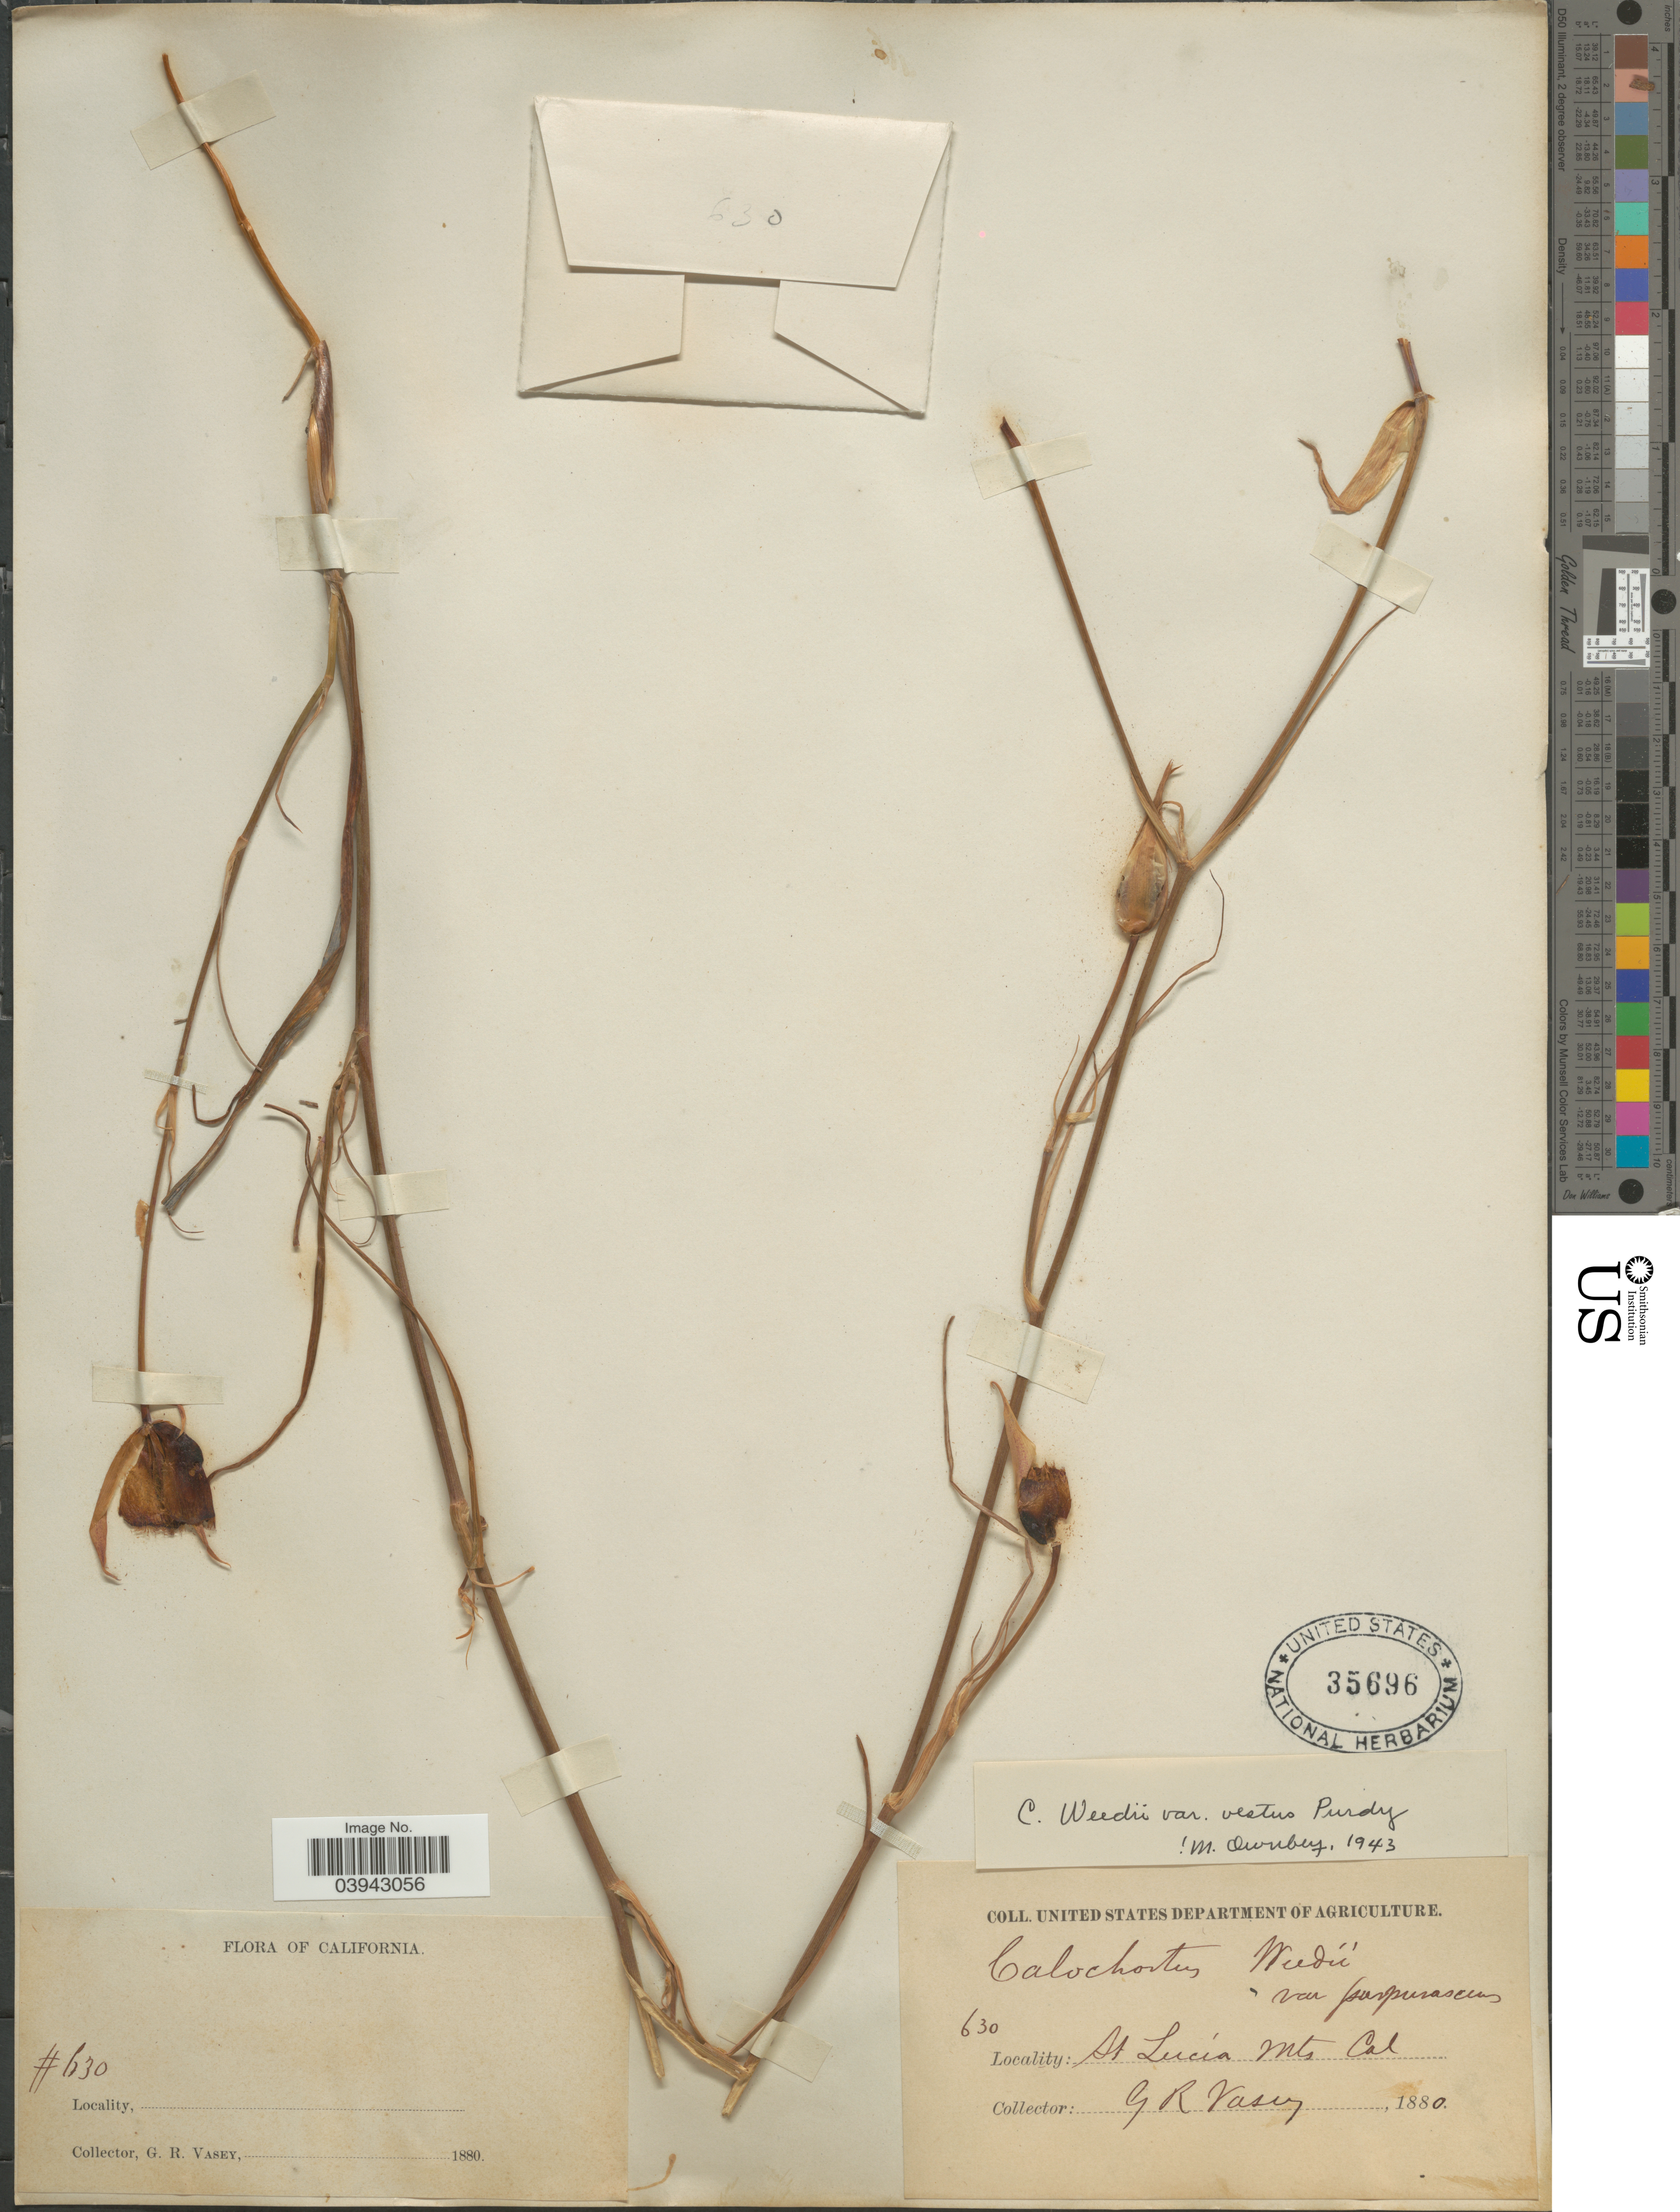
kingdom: Plantae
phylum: Tracheophyta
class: Liliopsida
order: Liliales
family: Liliaceae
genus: Calochortus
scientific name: Calochortus weedii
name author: Alph. Wood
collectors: G. R. Vasey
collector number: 630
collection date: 1880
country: United States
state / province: California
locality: St Lucia Mts.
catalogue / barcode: US 35696